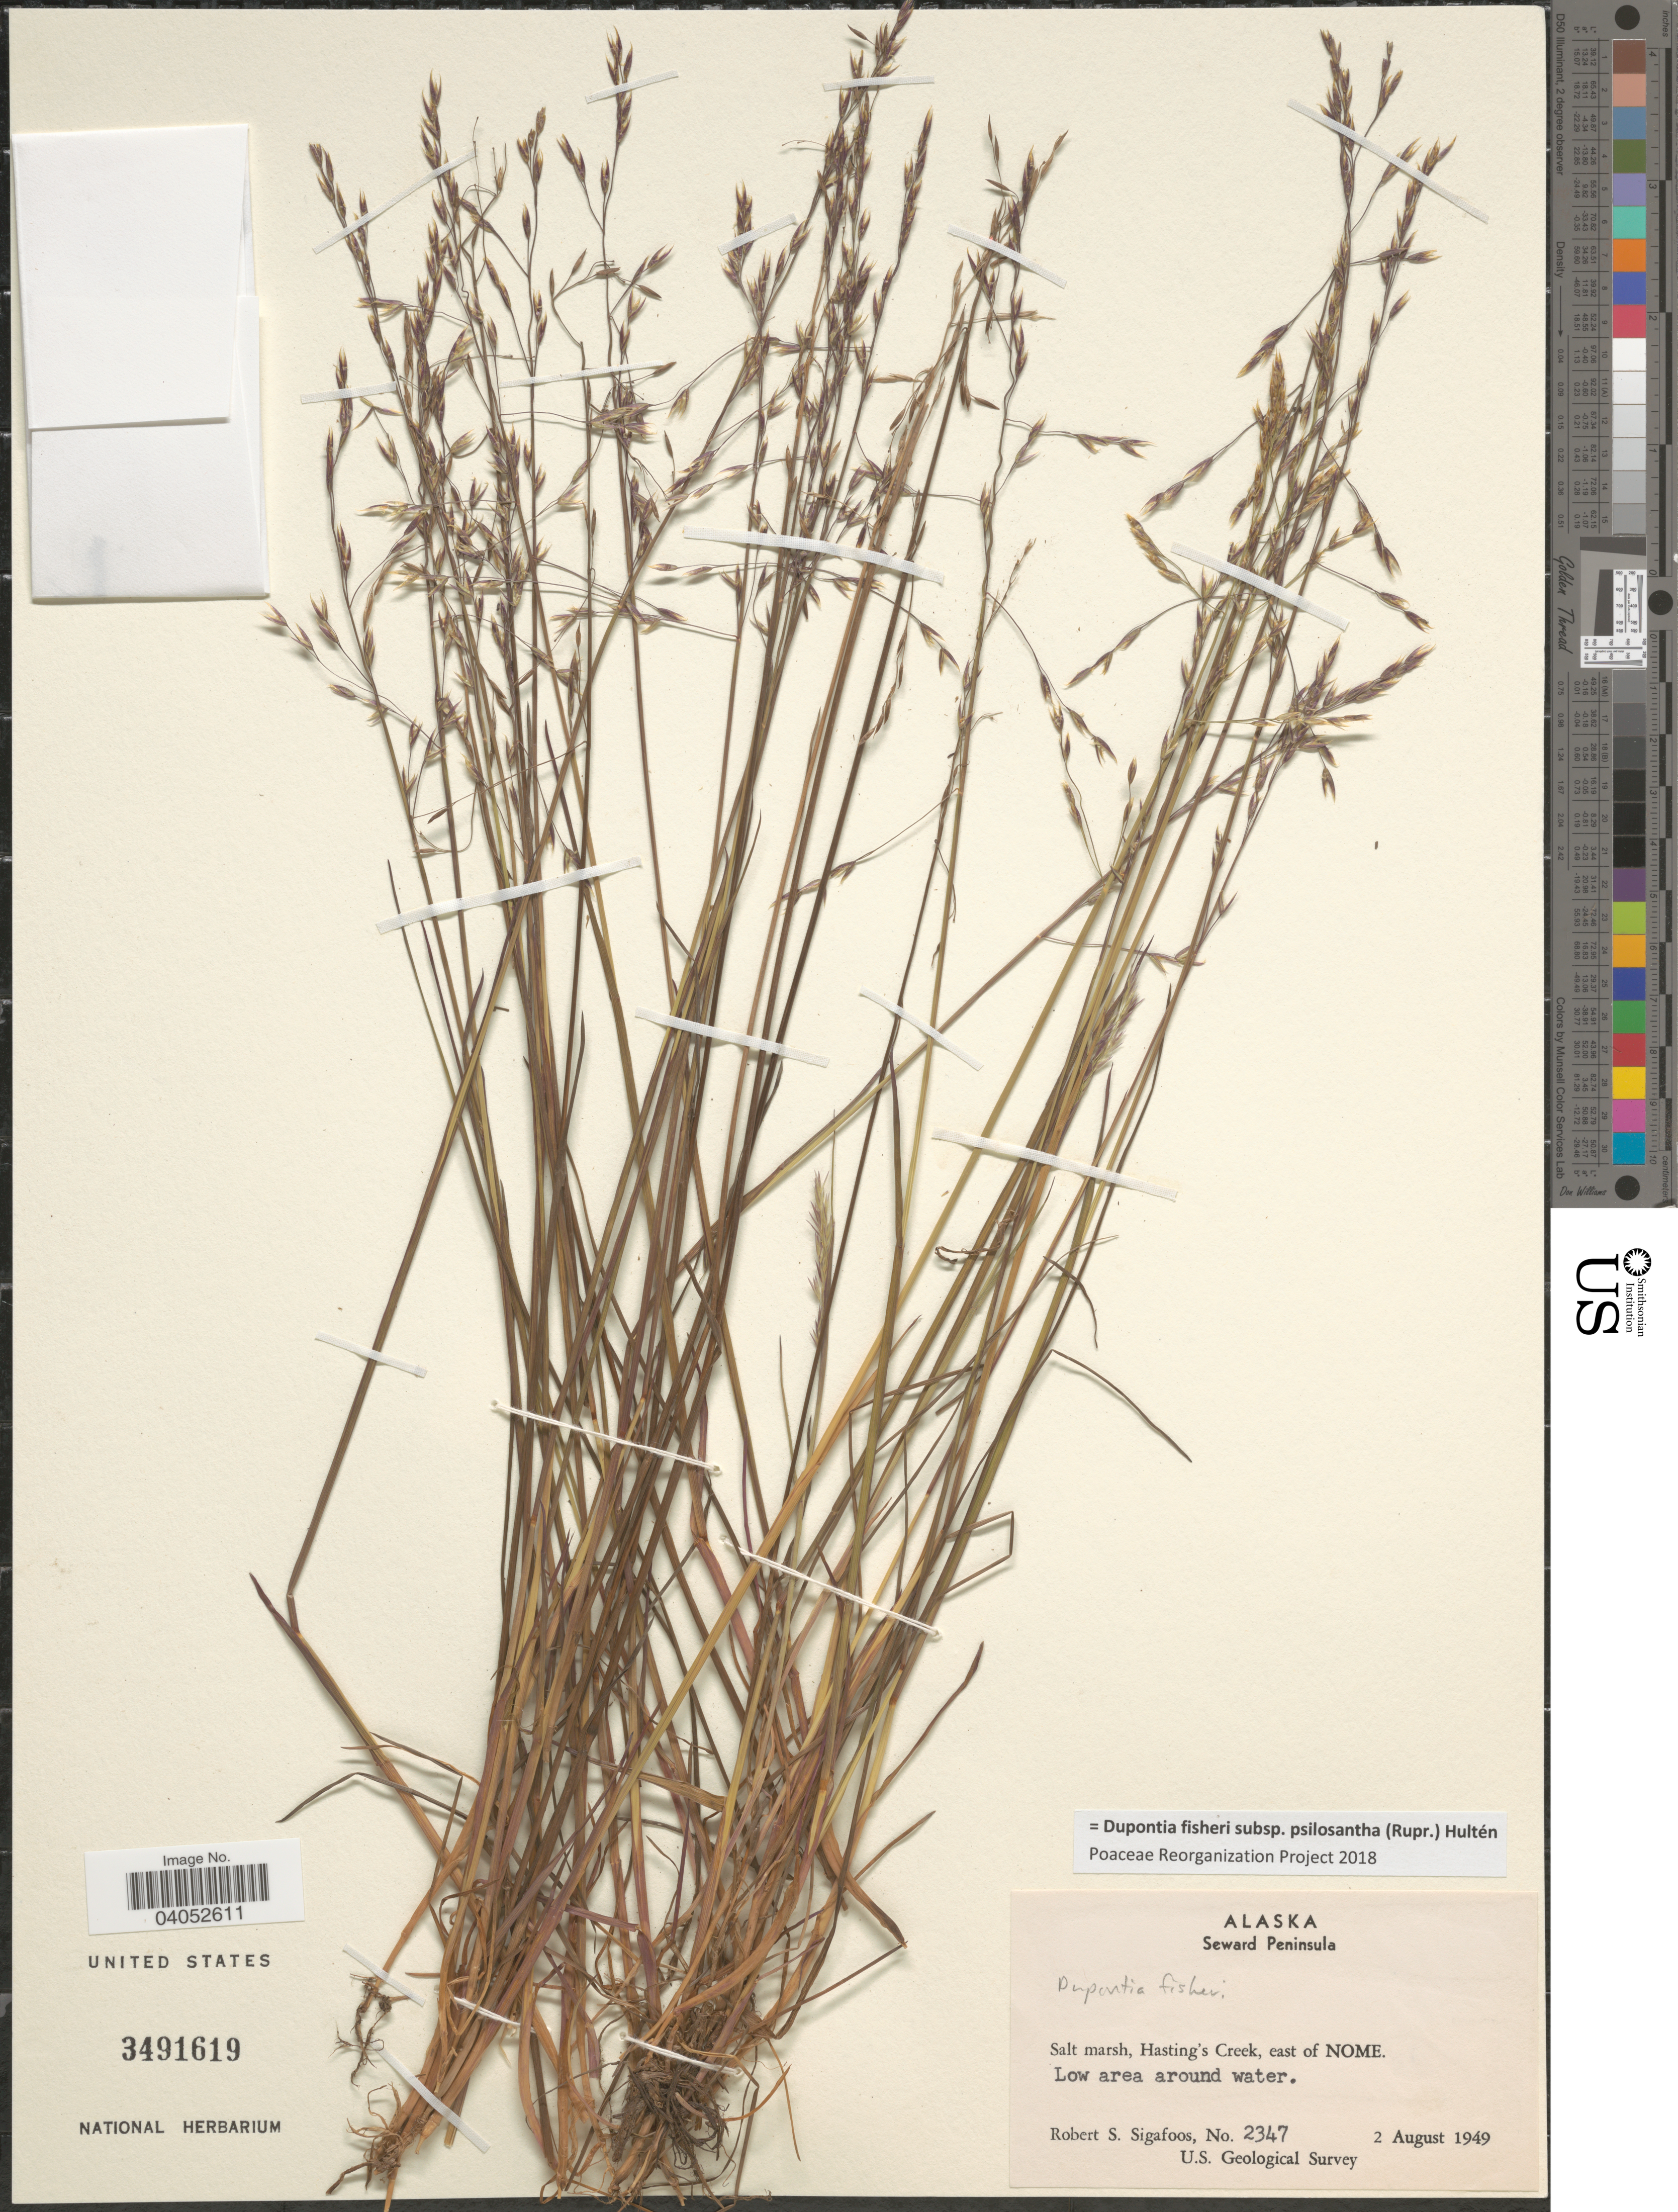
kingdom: Plantae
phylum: Tracheophyta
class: Liliopsida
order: Poales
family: Poaceae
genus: Dupontia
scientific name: Dupontia fisheri subsp. psilosantha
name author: (Rupr.) Hultén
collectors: R. Sigafoos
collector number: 2347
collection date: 1949-08-02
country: United States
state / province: Alaska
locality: Seward Peninsula. Salt marsh, Hasting's Creek, east of Nome. Low area around water.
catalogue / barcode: US 3491619